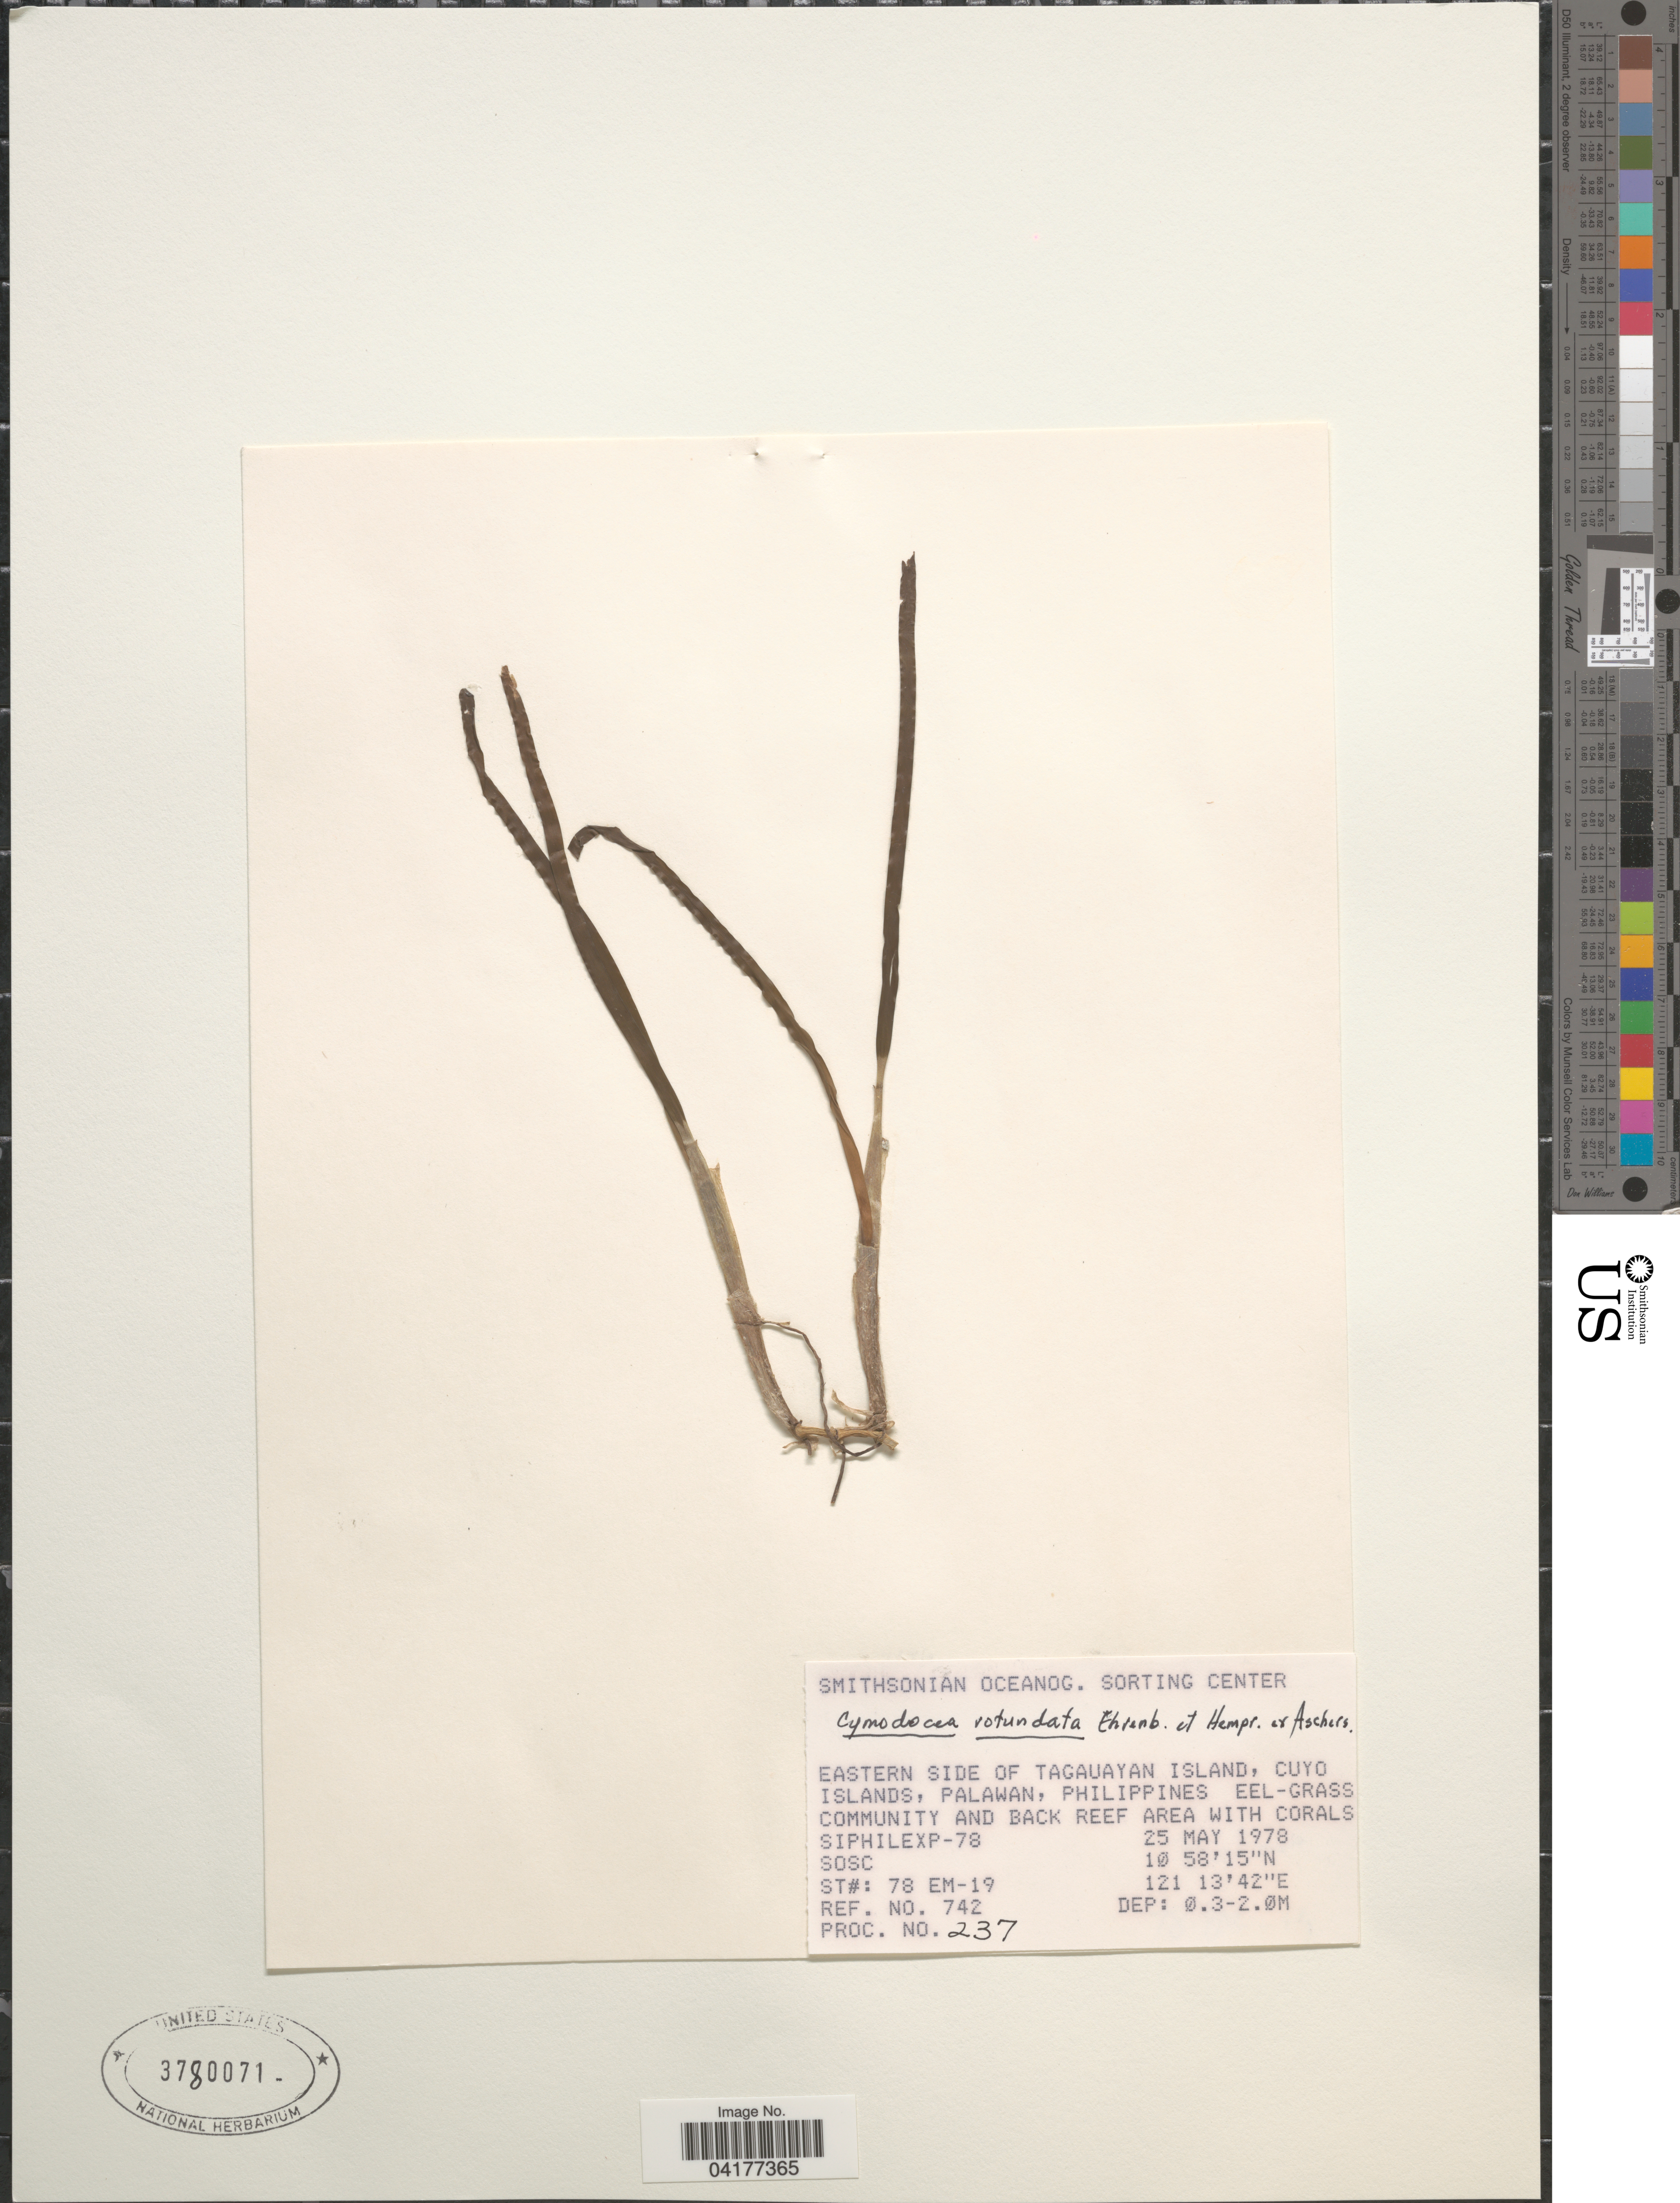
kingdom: Plantae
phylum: Tracheophyta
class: Liliopsida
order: Alismatales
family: Cymodoceaceae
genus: Cymodocea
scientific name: Cymodocea rotundata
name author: Asch. & Schweinf.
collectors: Smithsonian Oceanographic Sorting Center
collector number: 78 EM-19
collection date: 1978-05-25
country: Philippines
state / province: Mimaropa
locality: Eastern side of Tagauayan Island, Cuyo Islands, Palawan.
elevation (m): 0.3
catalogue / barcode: US 3780071